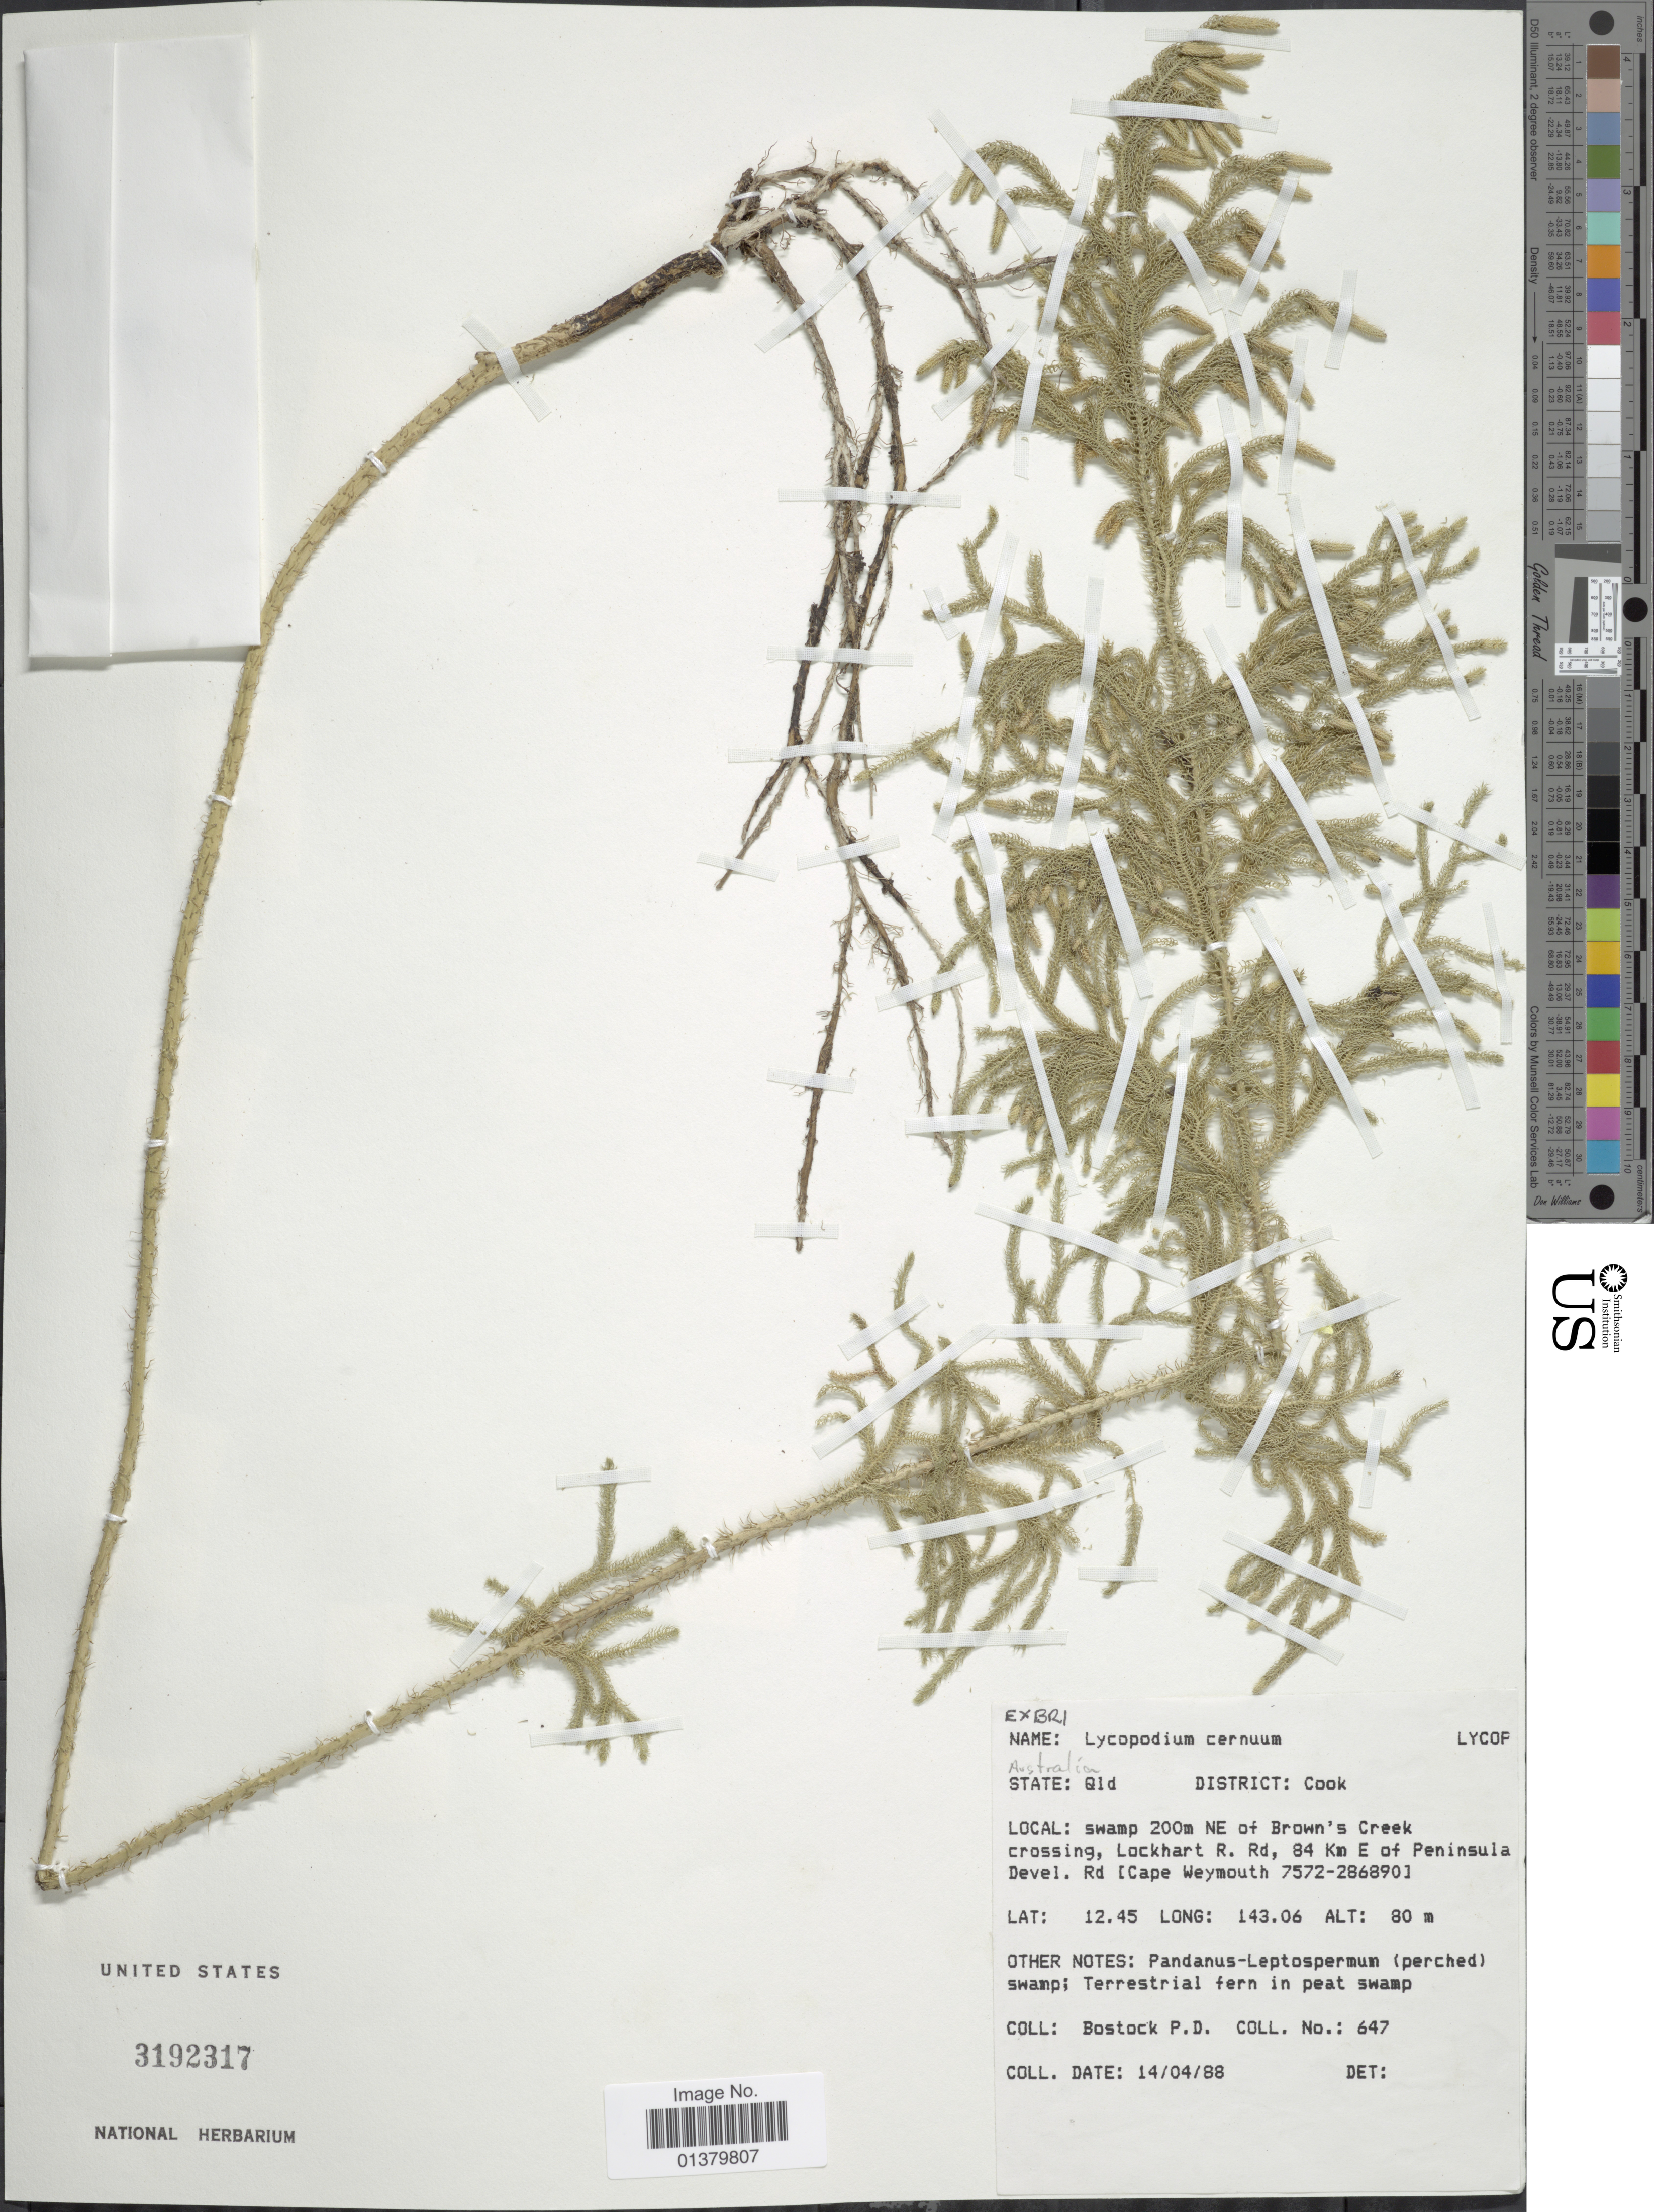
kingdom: Plantae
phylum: Tracheophyta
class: Lycopodiopsida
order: Lycopodiales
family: Lycopodiaceae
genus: Palhinhaea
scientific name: Palhinhaea cernua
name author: (L.) Vasc. & Franco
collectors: P. Bostock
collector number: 647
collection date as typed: Transcribed d/m/y: 14/4/88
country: Australia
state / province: Queensland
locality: District Cook, swamp 200m NE of Brown's Creek crossing, Lockhart R. Rd, 84 km E of Peninsula Devel Rd [Cape Weymouth 7572-2868901]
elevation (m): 80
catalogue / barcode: US 3192317